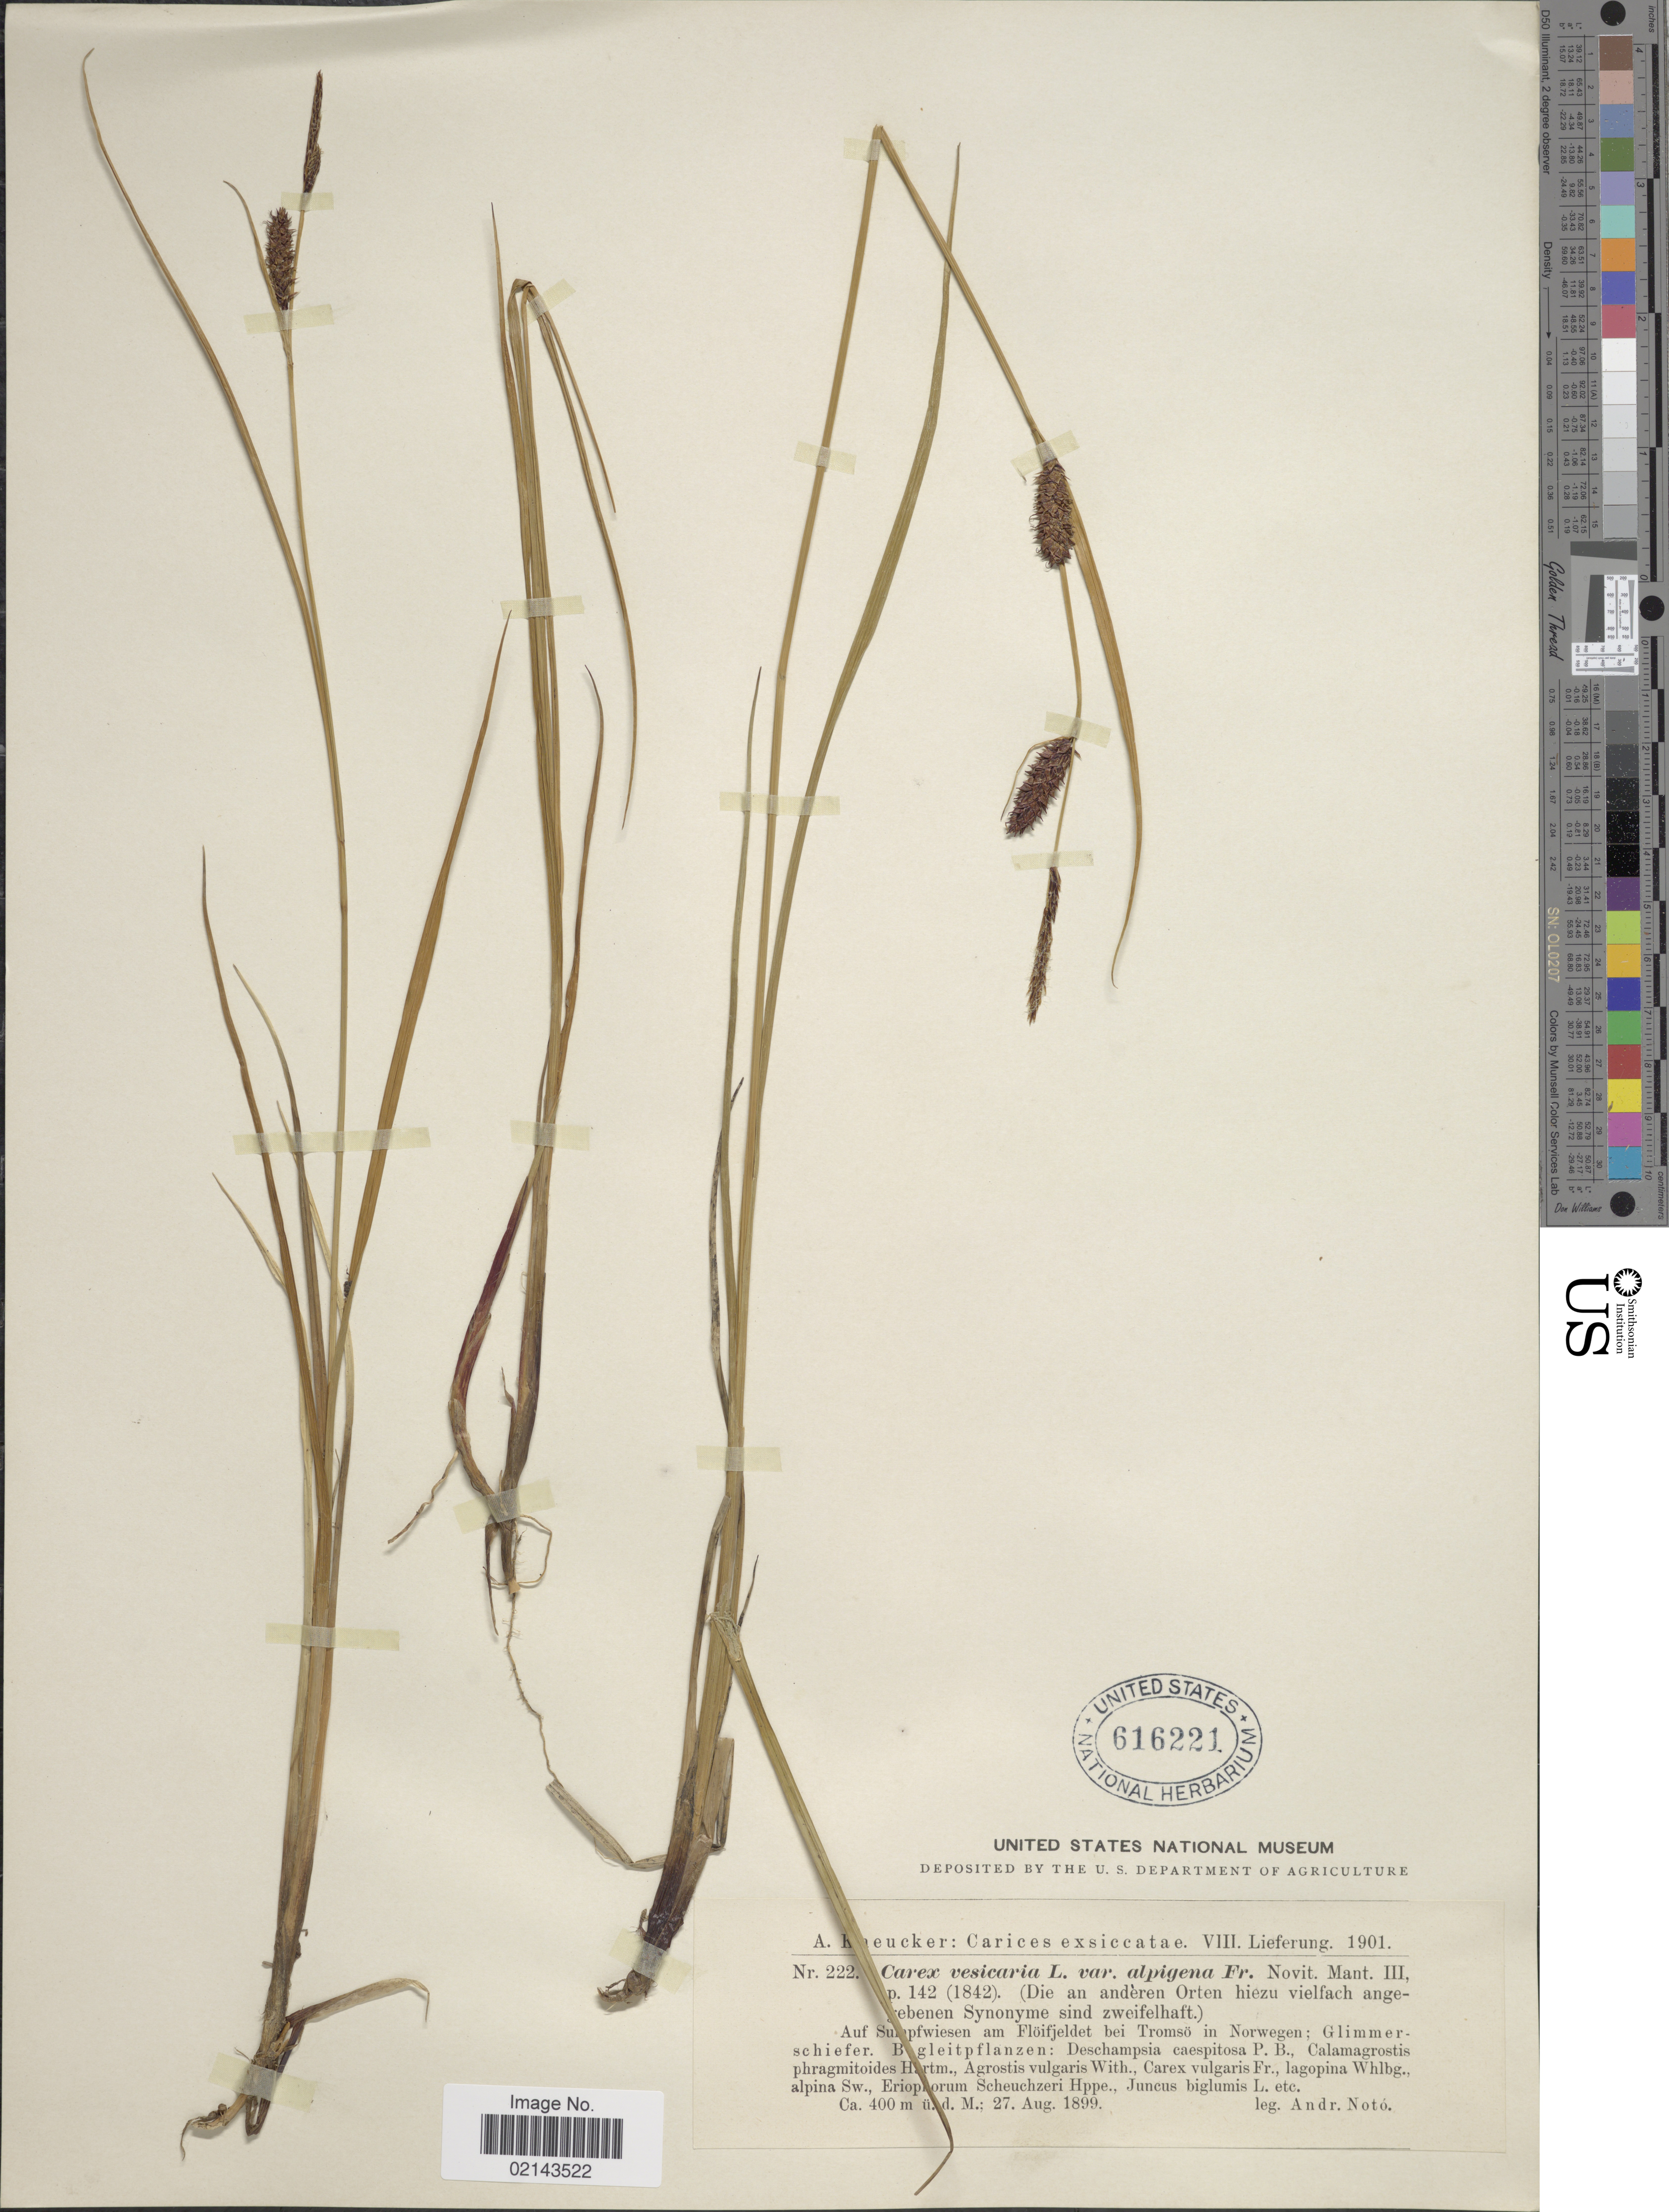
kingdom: Plantae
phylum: Tracheophyta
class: Liliopsida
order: Poales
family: Cyperaceae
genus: Carex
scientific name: Carex vesicaria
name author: L.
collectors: A. Noto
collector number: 22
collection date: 1899-08-27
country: Norway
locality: Auf Sumpfwiesen am Flöifjeldet bei Tromsö in Norwegen; Glimmerschiefer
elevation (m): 400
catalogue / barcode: US 616221